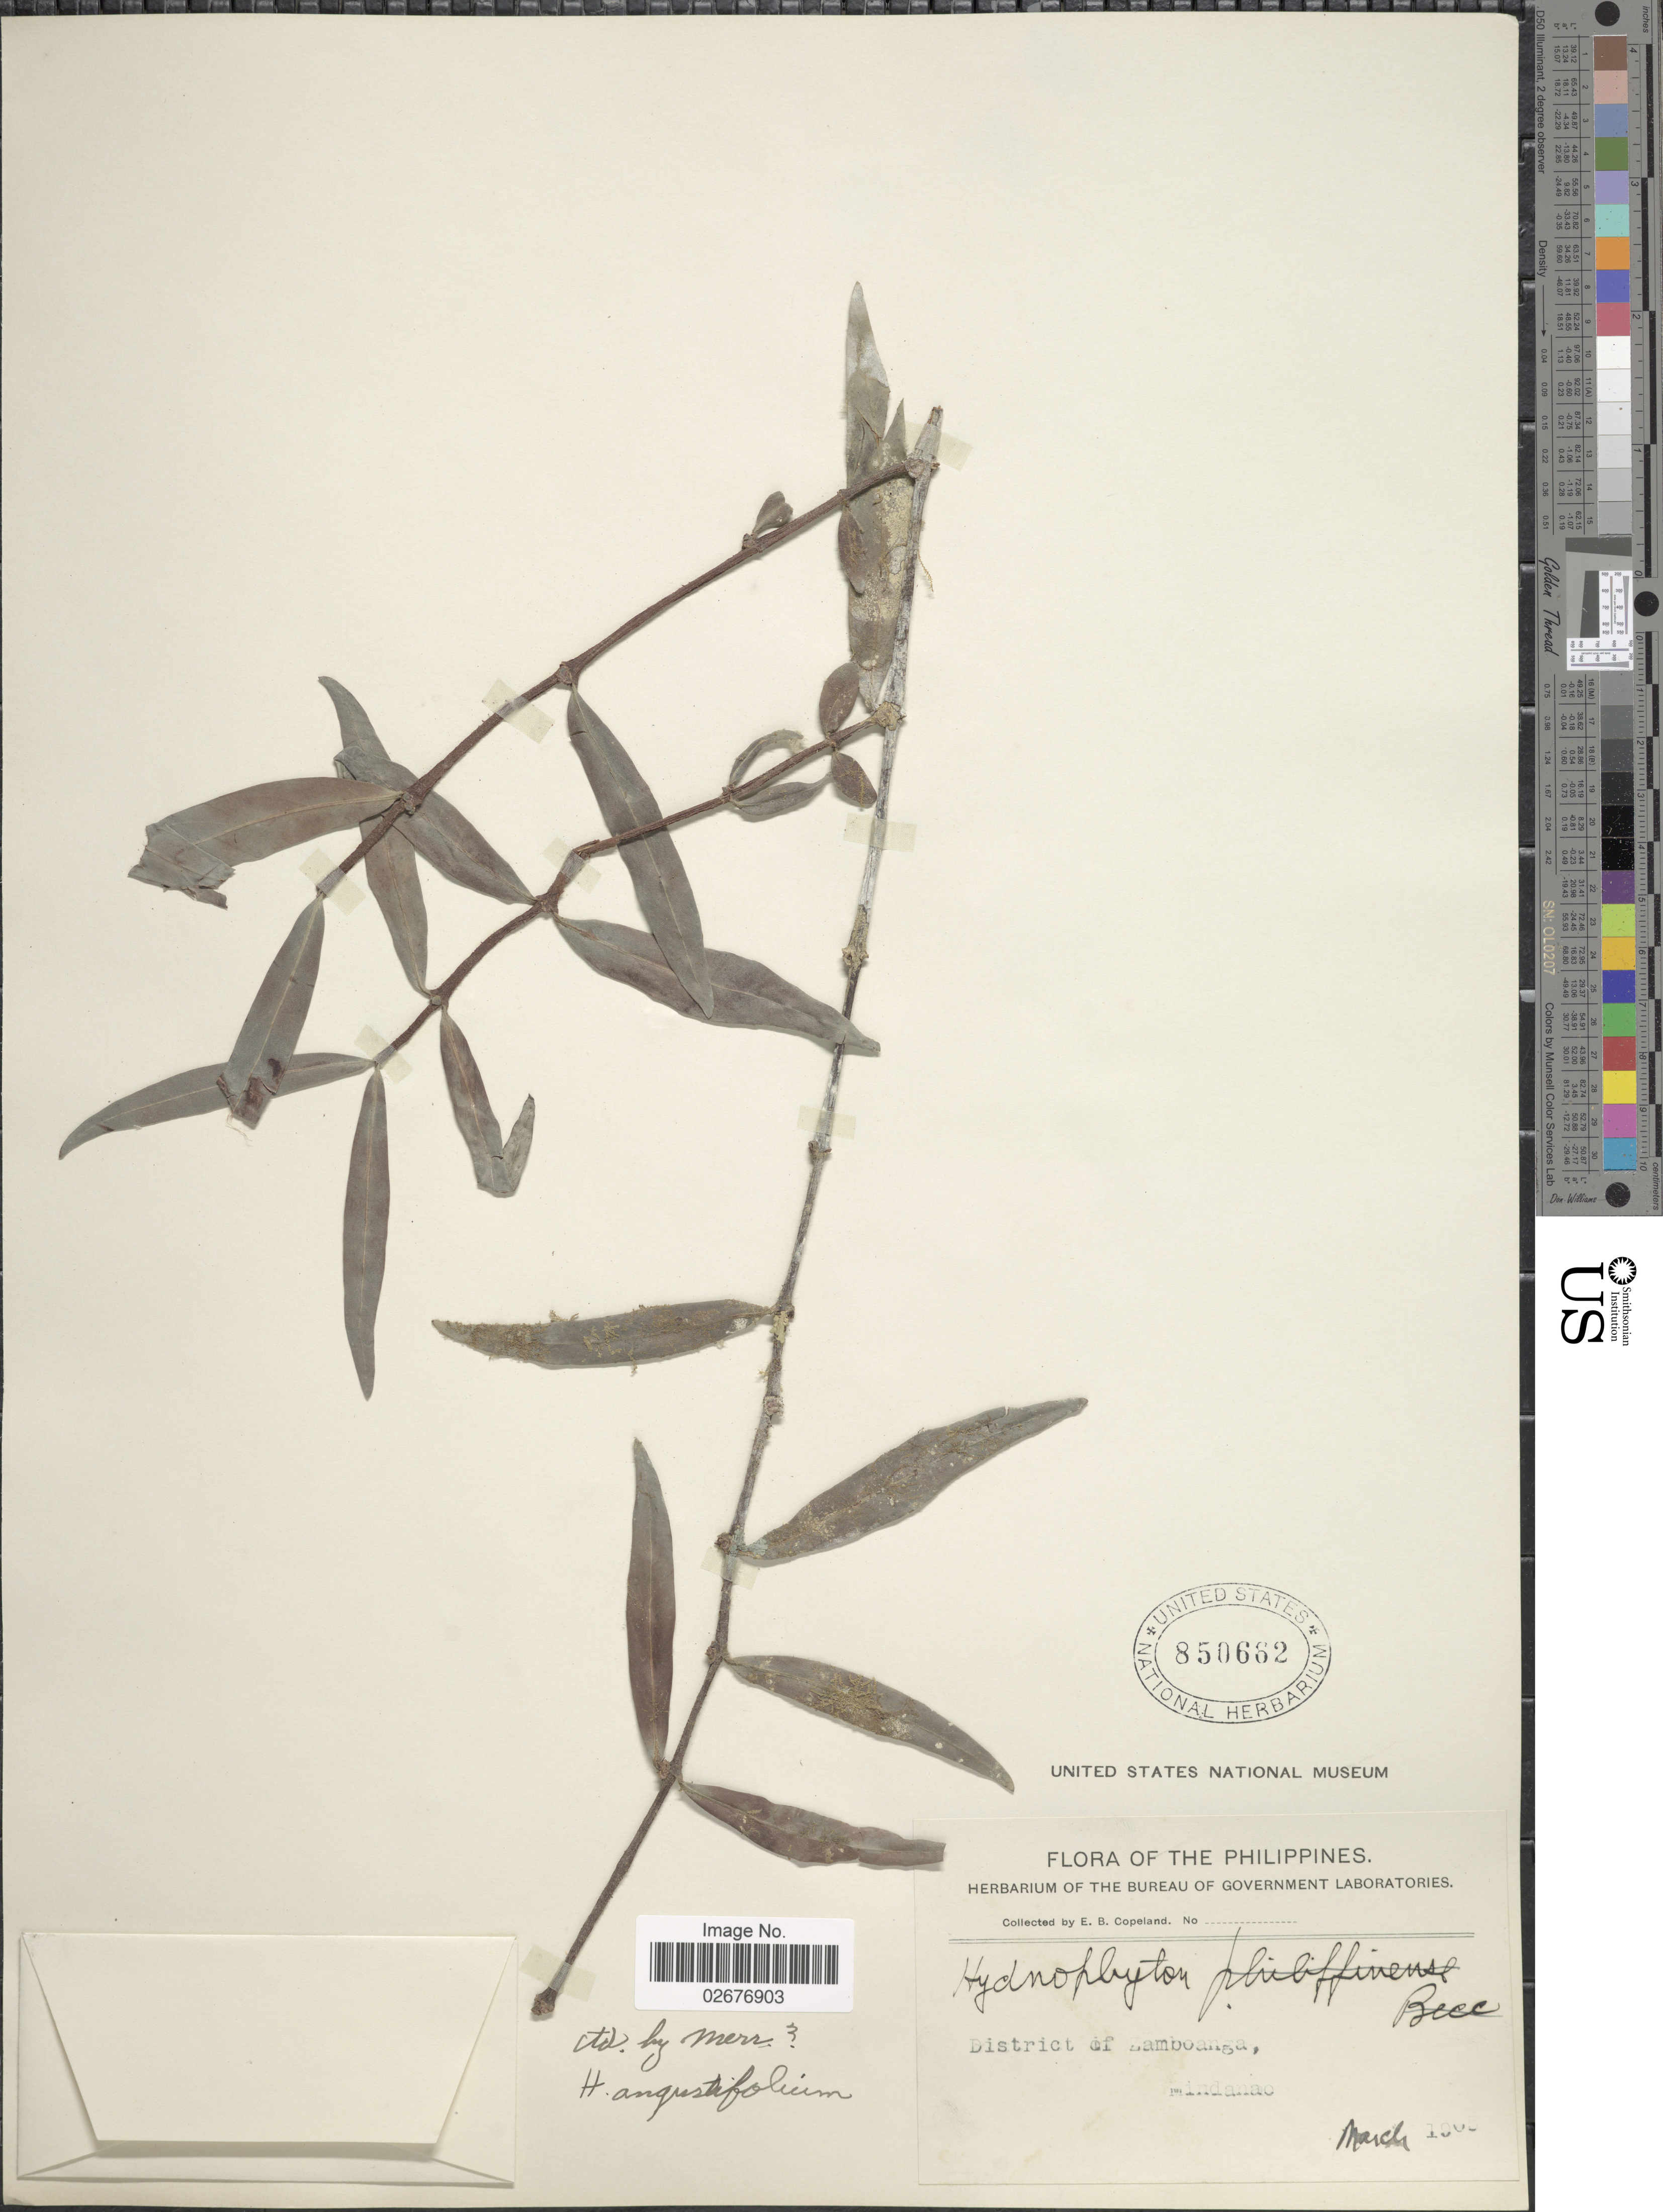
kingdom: Plantae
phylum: Tracheophyta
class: Magnoliopsida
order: Gentianales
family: Rubiaceae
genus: Hydnophytum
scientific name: Hydnophytum angustifolium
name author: Merr.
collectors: E. B. Copeland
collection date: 1905-03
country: Philippines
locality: District of Zamboanga, Mindanao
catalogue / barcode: US 850662